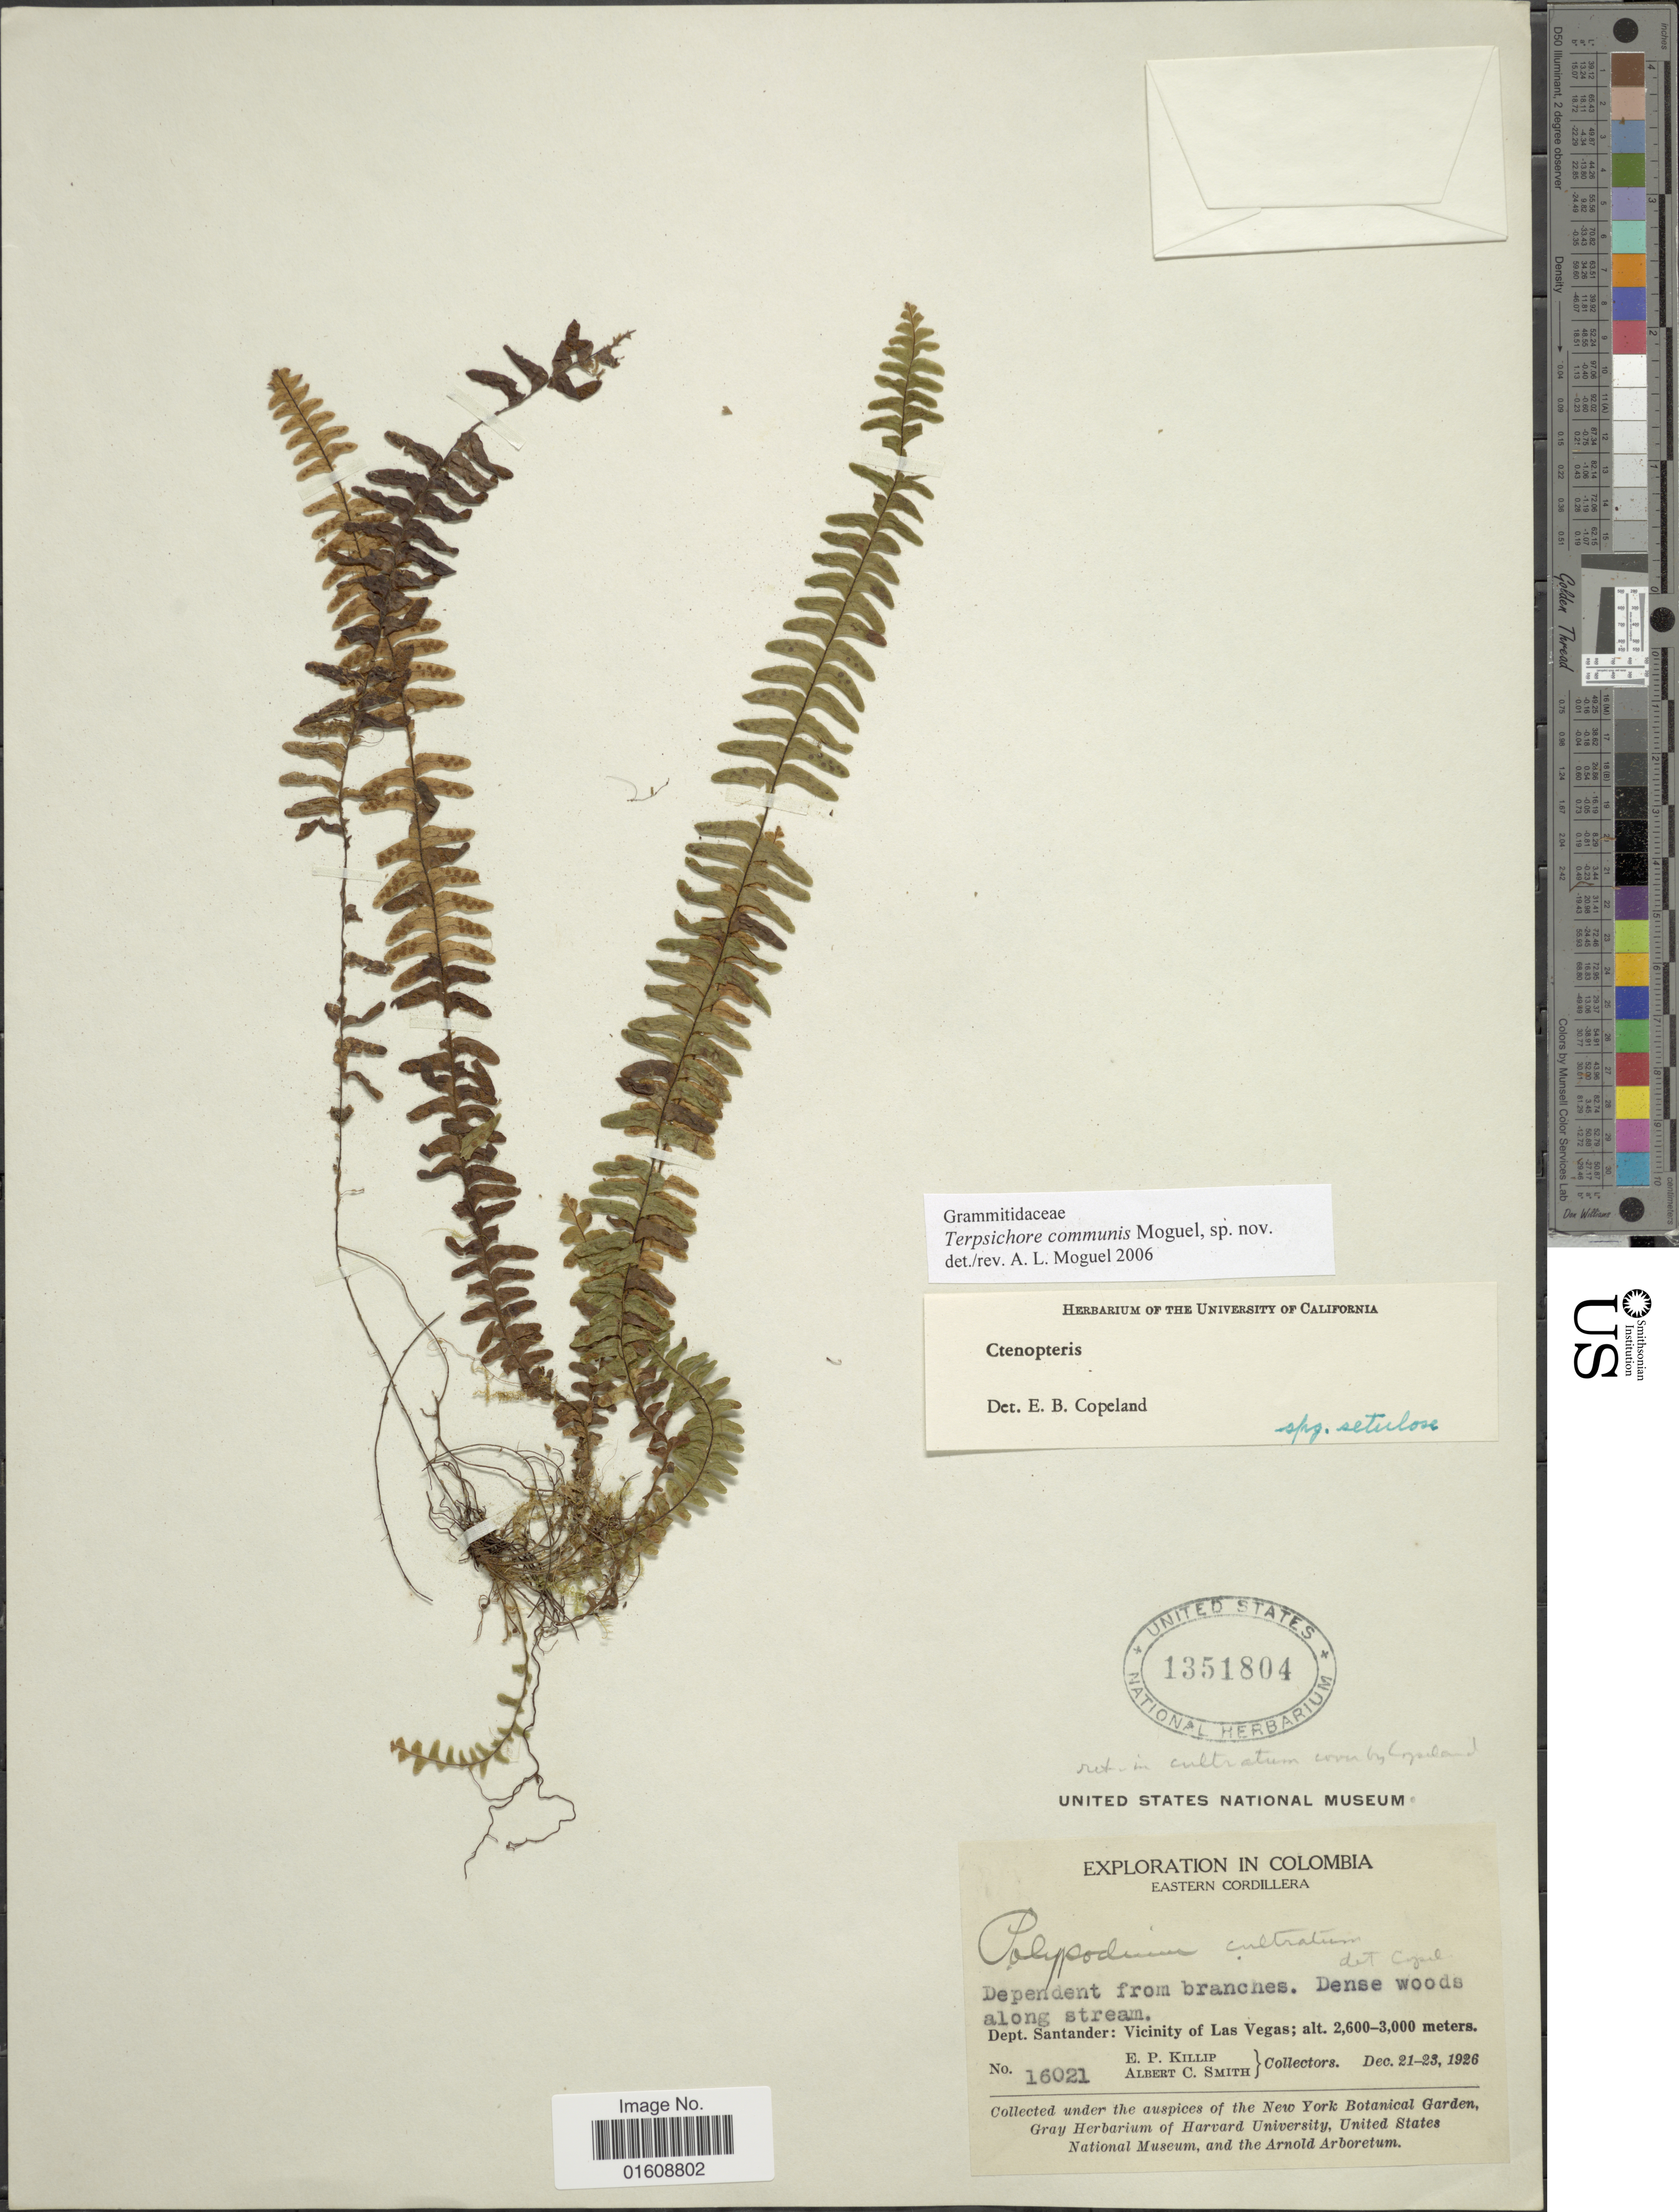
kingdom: Plantae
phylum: Tracheophyta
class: Polypodiopsida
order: Polypodiales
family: Polypodiaceae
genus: Alansmia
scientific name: Alansmia cultrata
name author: (Bory ex Willd.) Moguel & M. Kessler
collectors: E. P. Killip & A. C. Smith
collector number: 16021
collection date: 1926-12-21/1926-12-23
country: Colombia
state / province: Santander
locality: Eastern Cordillera. Vicinity of Las Vegas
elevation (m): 2600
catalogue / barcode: US 1351804